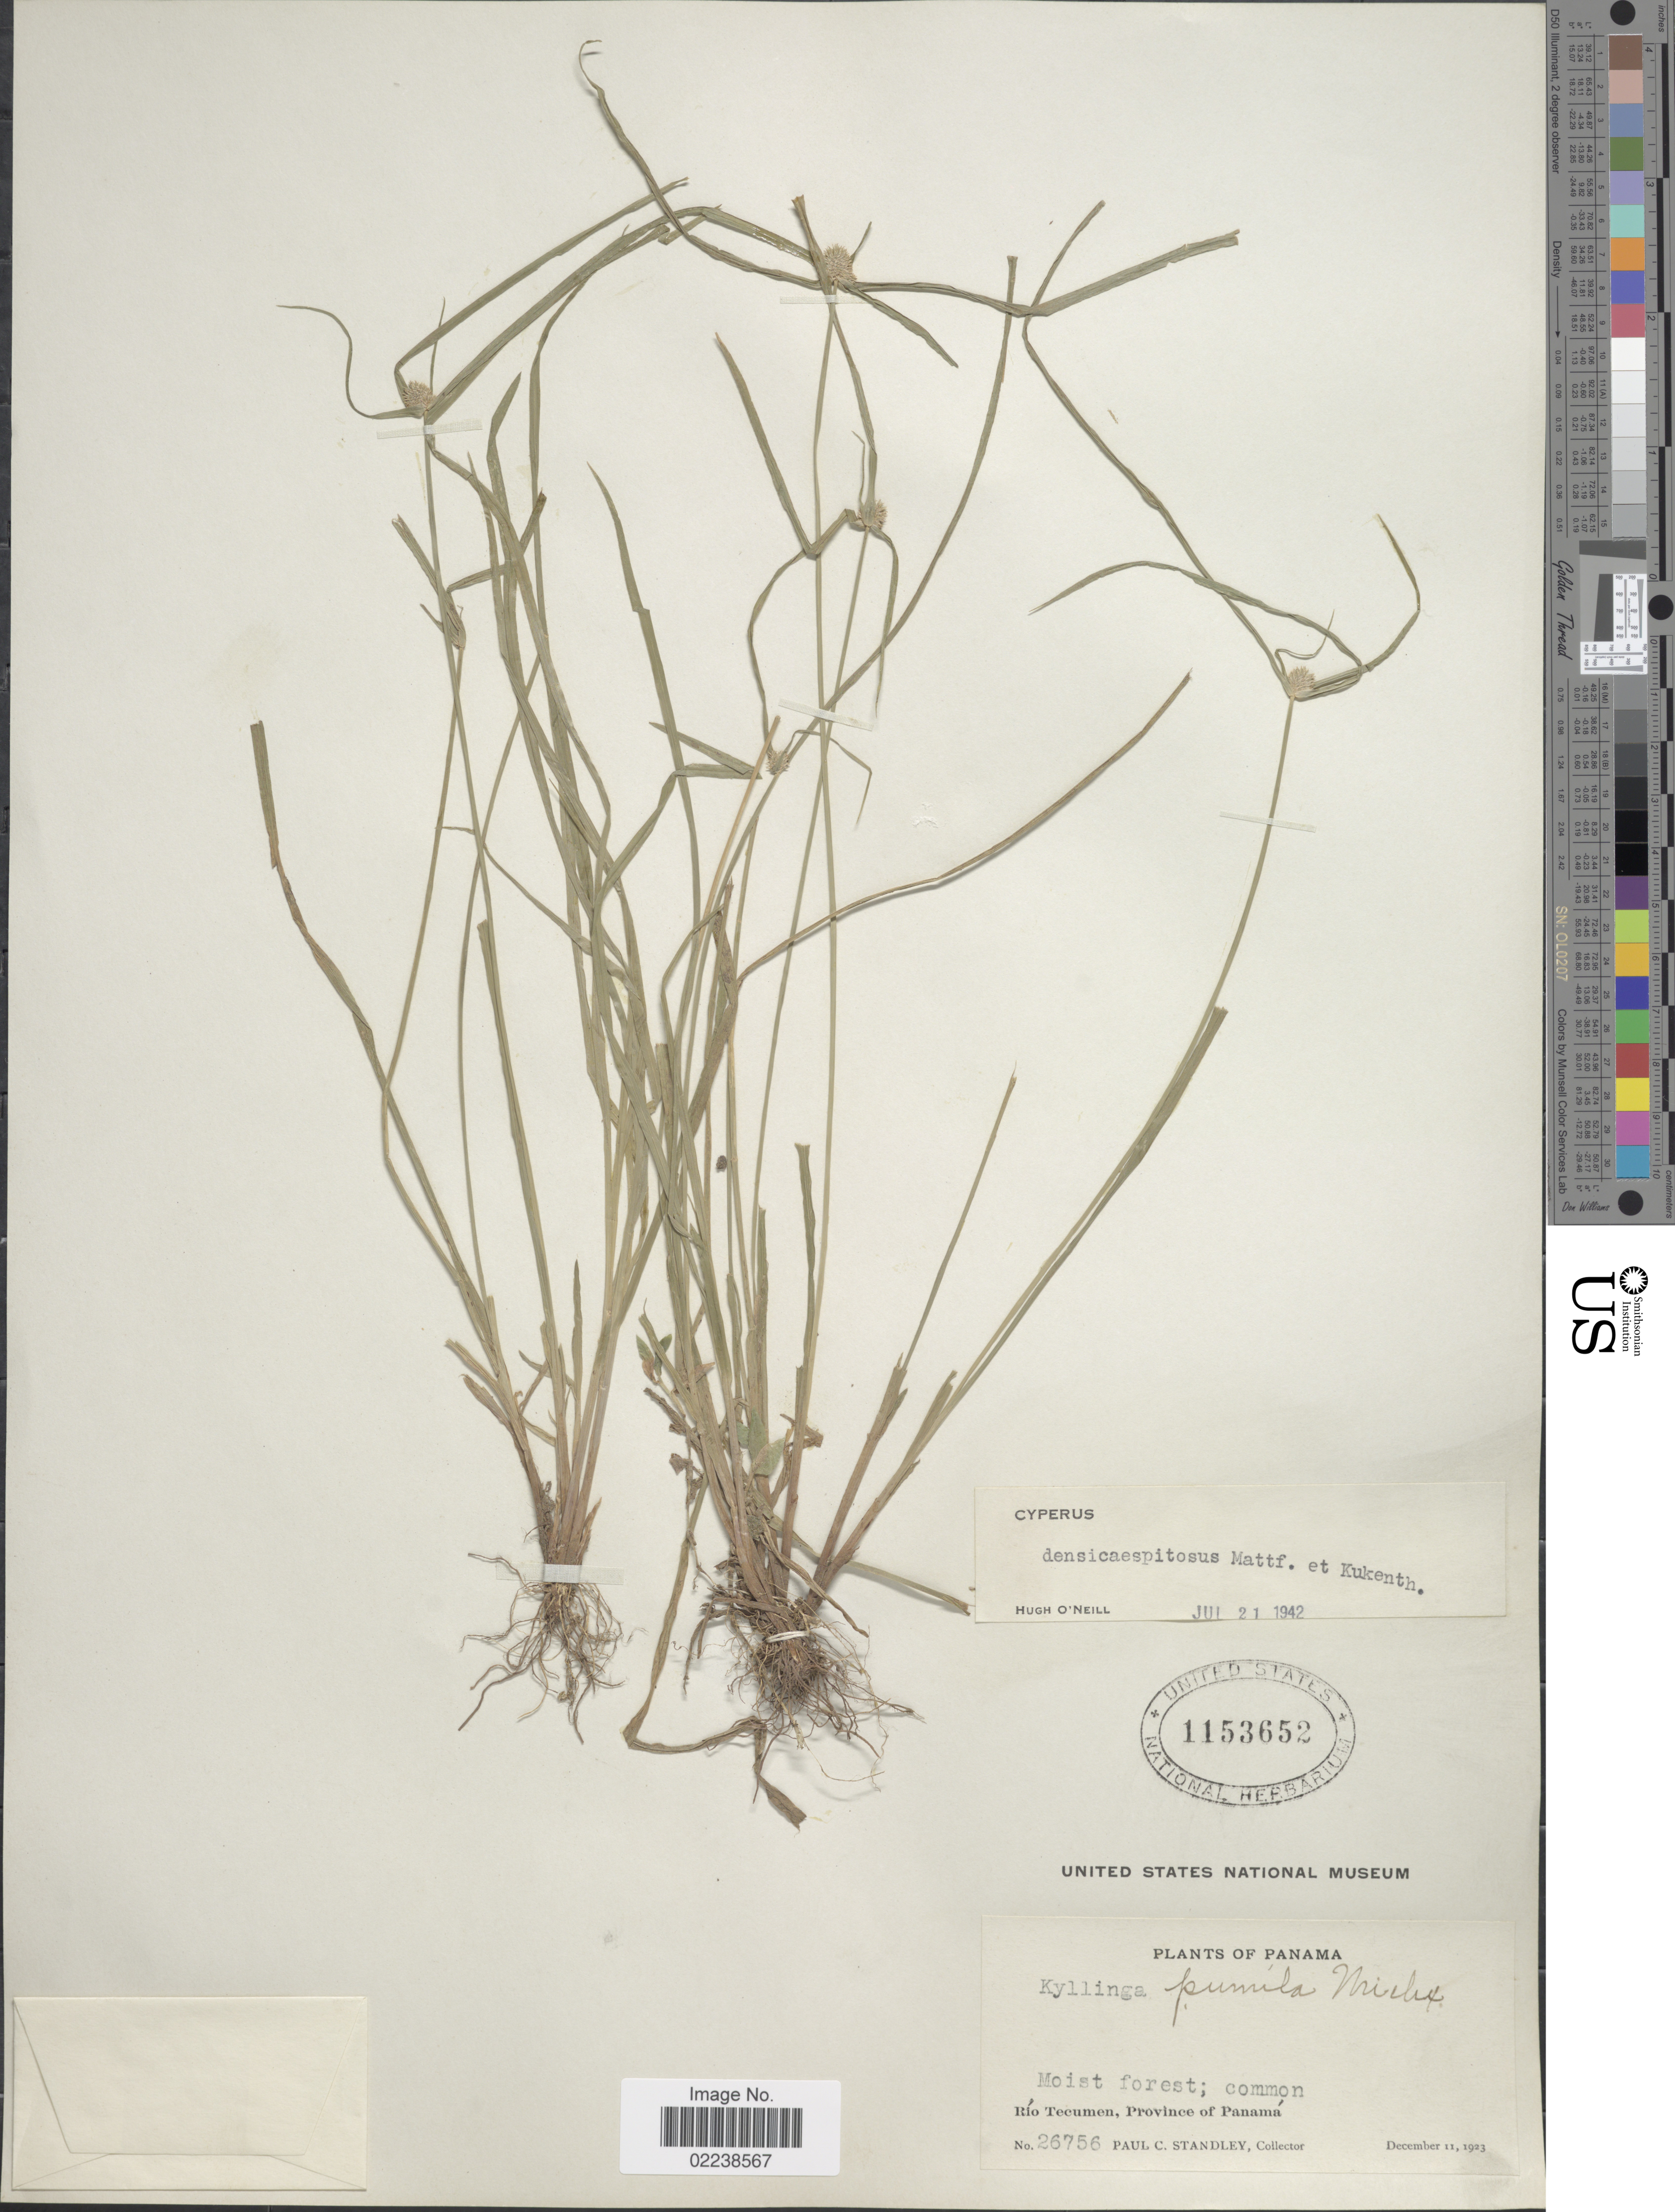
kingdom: Plantae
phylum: Tracheophyta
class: Liliopsida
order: Poales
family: Cyperaceae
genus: Cyperus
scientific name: Cyperus hortensis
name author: (Salzm. ex Steud.) Dorr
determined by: Strong, Mark T., (BOT), Smithsonian Institution - National Museum of Natural History (UNITED STATES)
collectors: P. C. Standley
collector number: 26756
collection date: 1923-12-11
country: Panama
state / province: Panamá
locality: Moist forest. Rio Tecumen, Province of Panama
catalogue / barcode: US 1153652